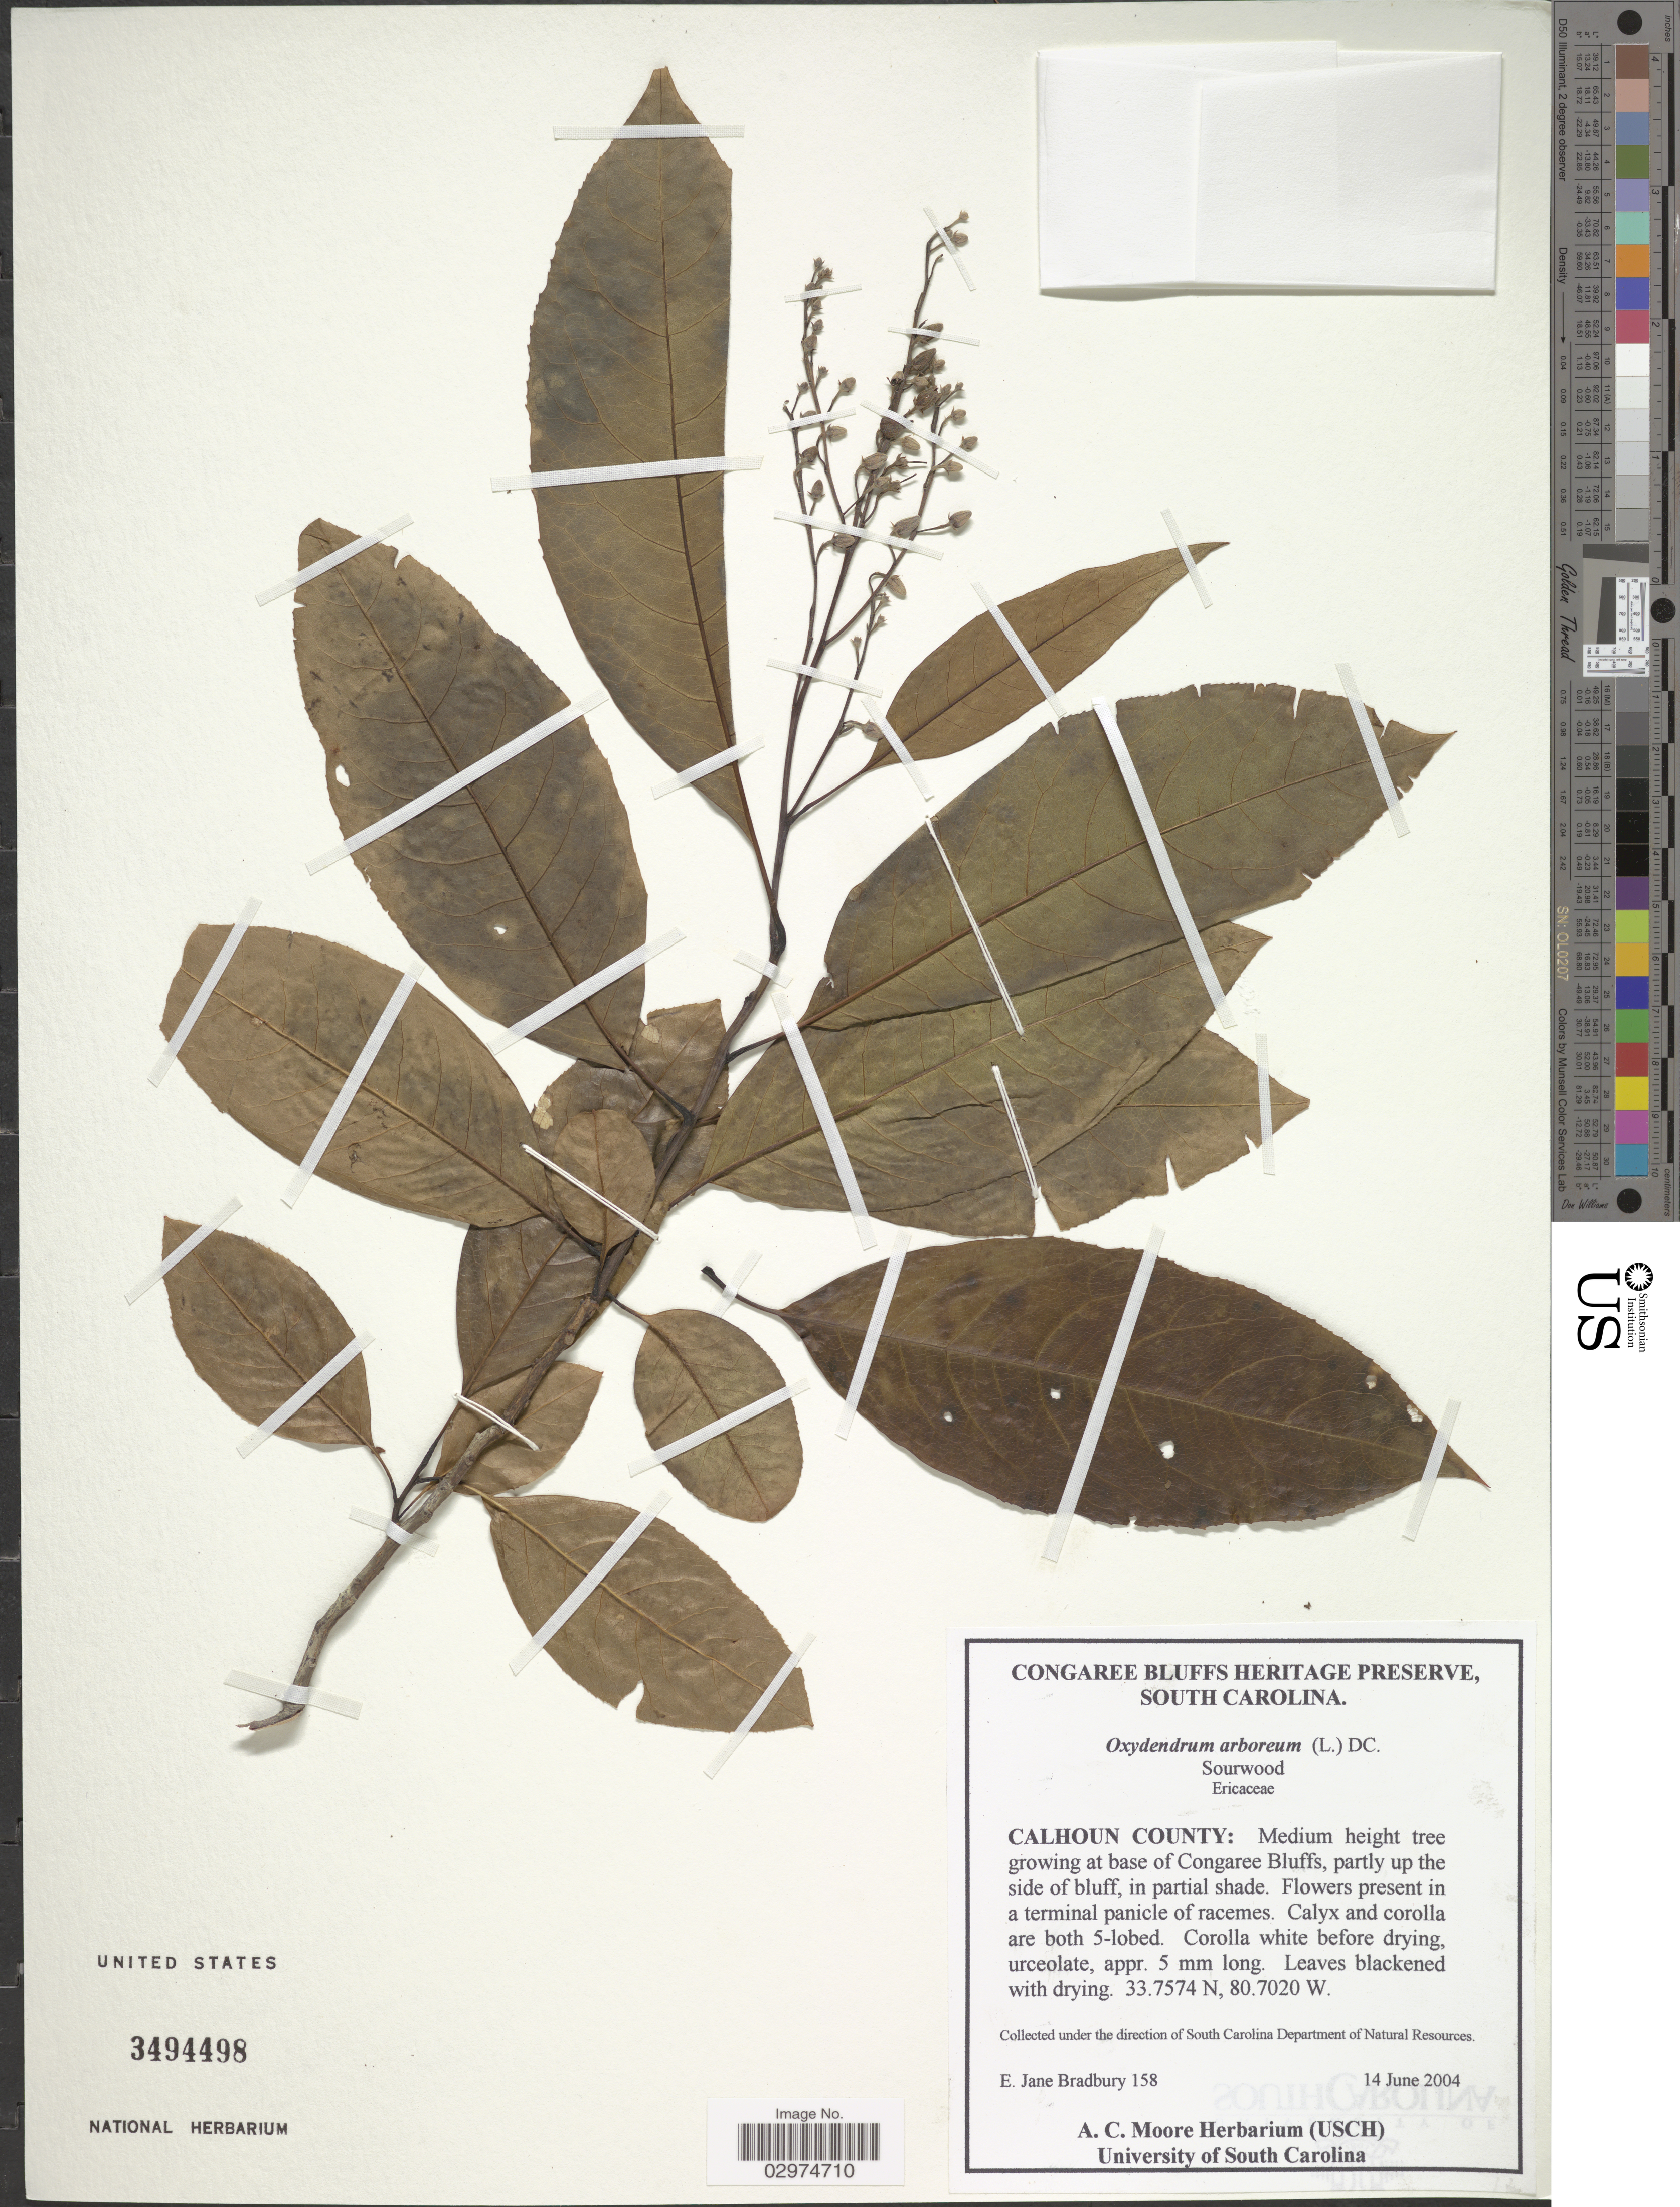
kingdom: Plantae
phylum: Tracheophyta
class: Magnoliopsida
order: Ericales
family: Ericaceae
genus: Oxydendrum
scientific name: Oxydendrum arboreum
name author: (L.) DC.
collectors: E. Bradbury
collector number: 158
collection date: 2004-06-14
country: United States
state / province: South Carolina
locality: Congaree Bluffs Heritage Preserve, Calhoun County, Medium height tree growing at base of Congaree Bluffs.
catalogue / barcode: US 3494498